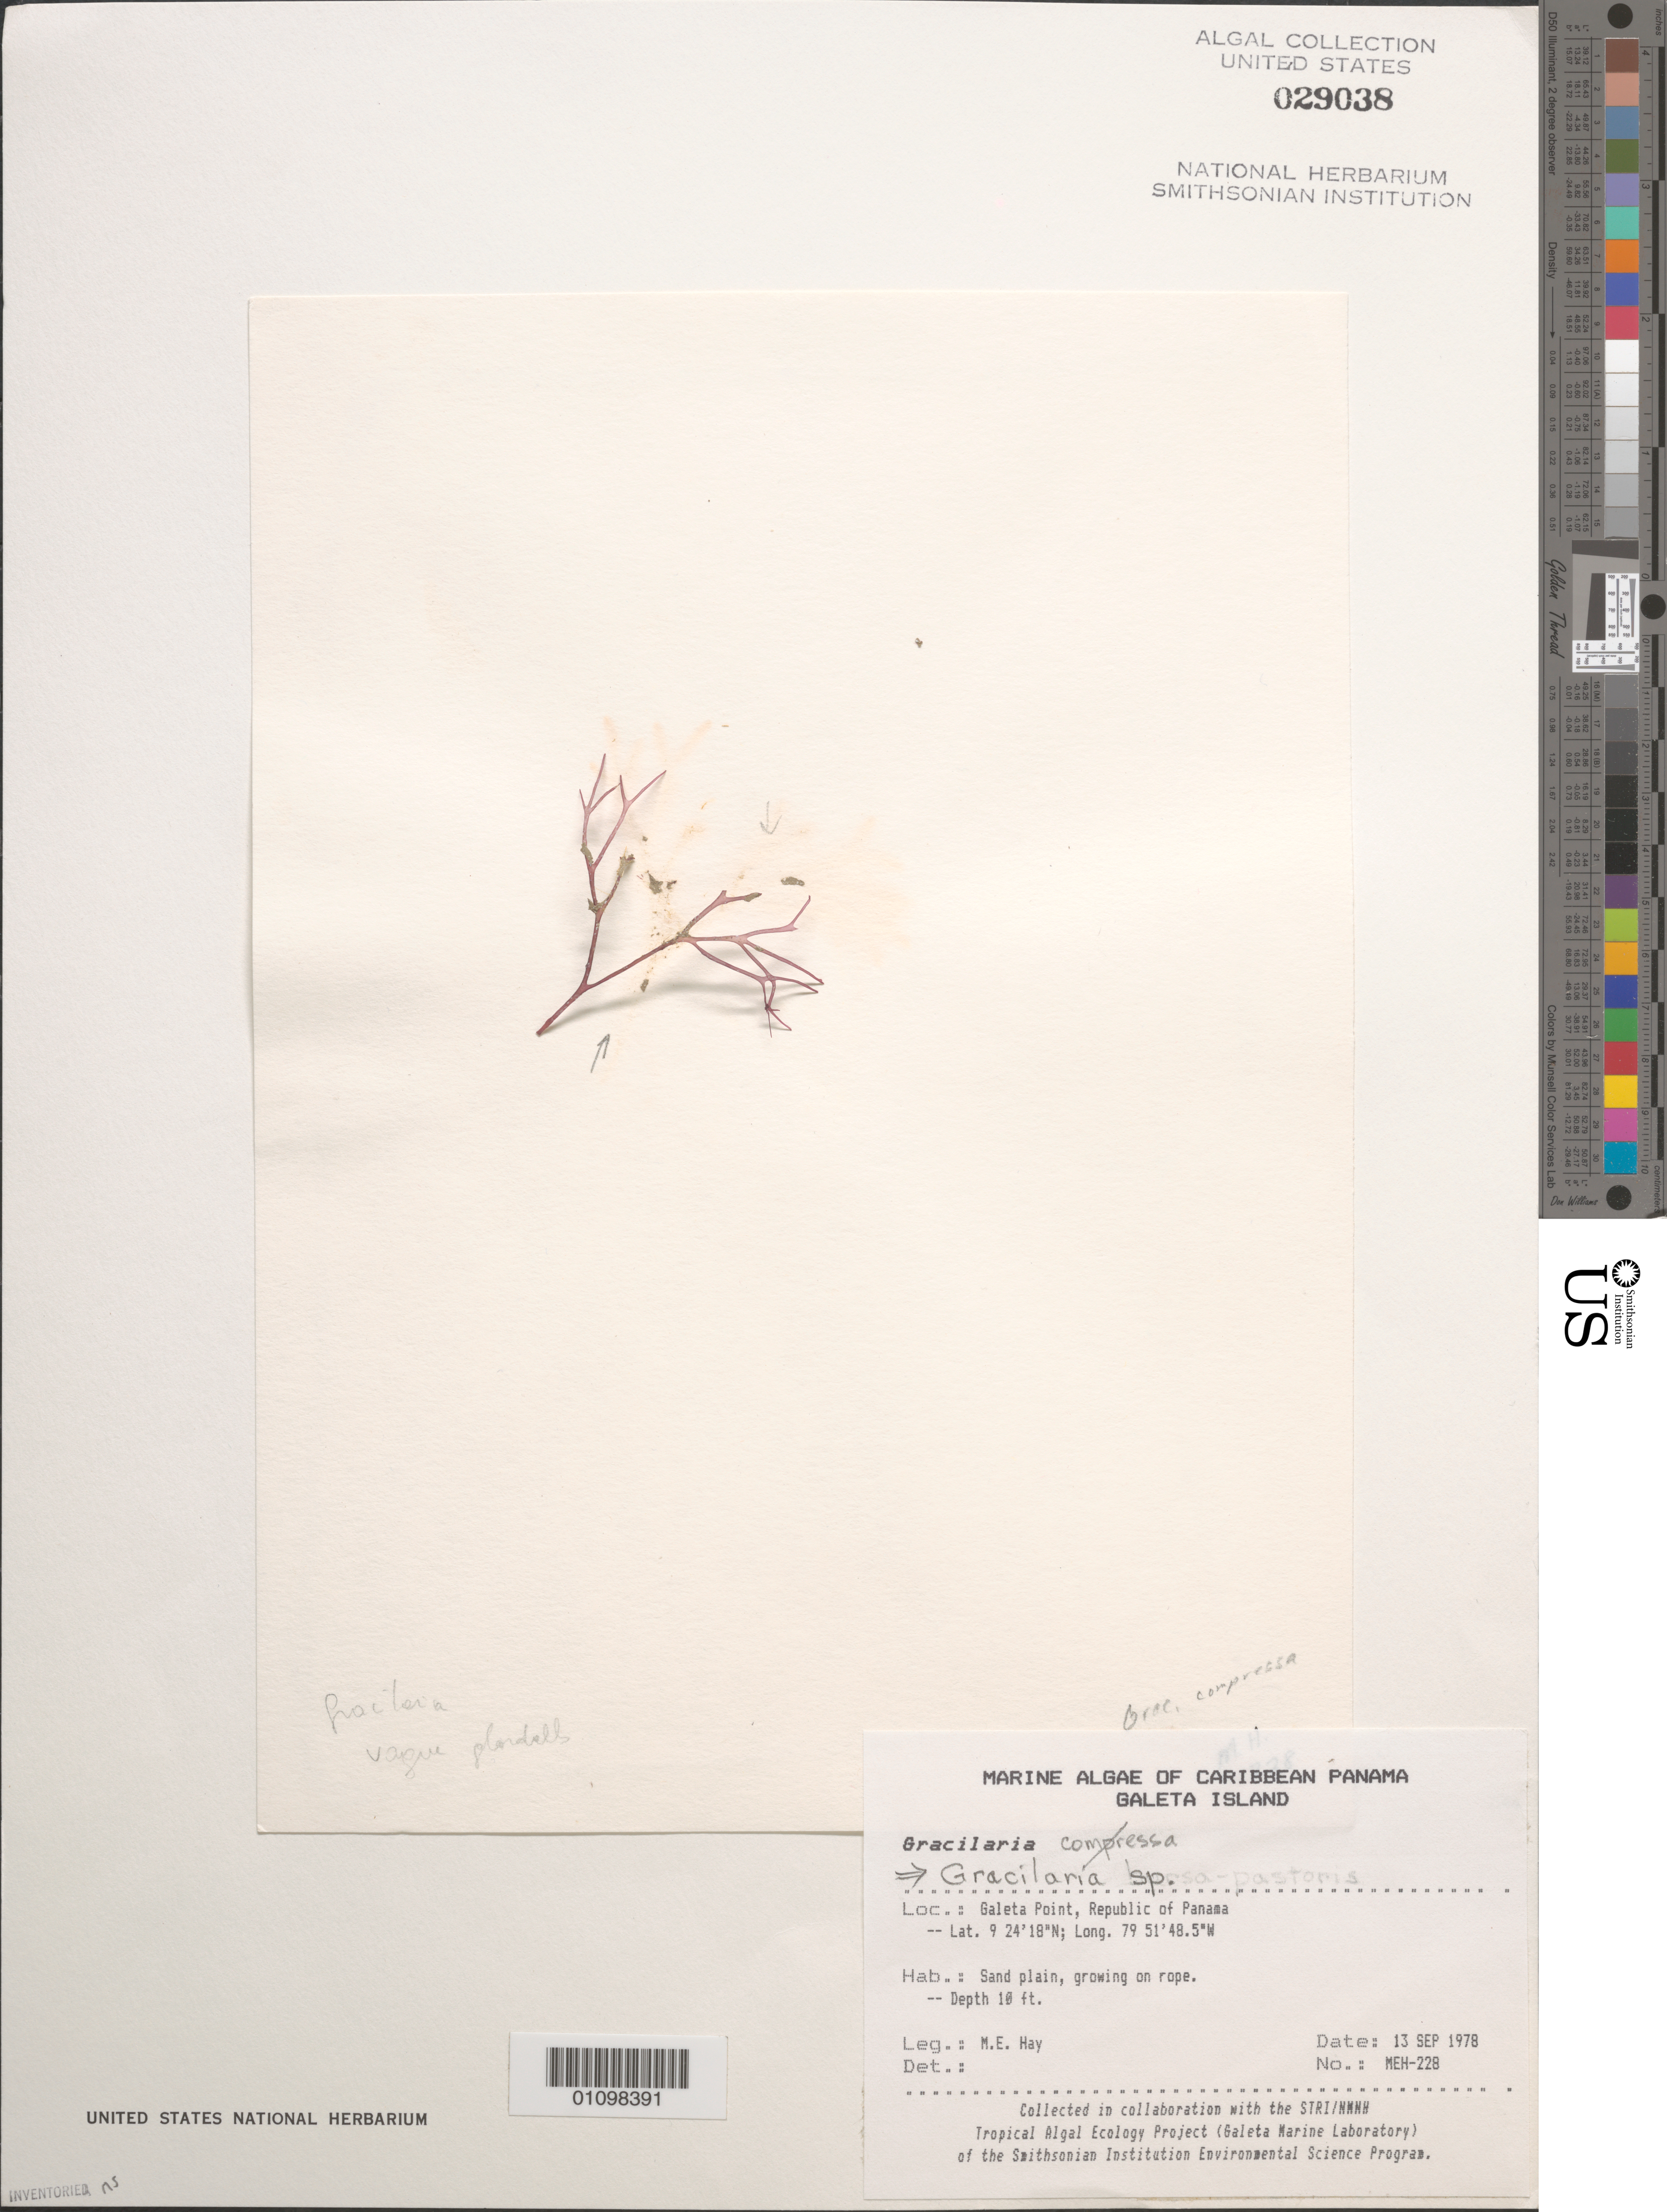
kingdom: Plantae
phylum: Rhodophyta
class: Florideophyceae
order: Gracilariales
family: Gracilariaceae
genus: Gracilaria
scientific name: Gracilaria sp.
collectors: M. E. Hay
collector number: MEH-228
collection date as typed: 13 Sep 1978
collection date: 1978-09-13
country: Panama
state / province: Colón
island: Galeta Island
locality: Galeta Point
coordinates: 9 24'18"N, 79 51'48.5"W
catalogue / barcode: US 29038